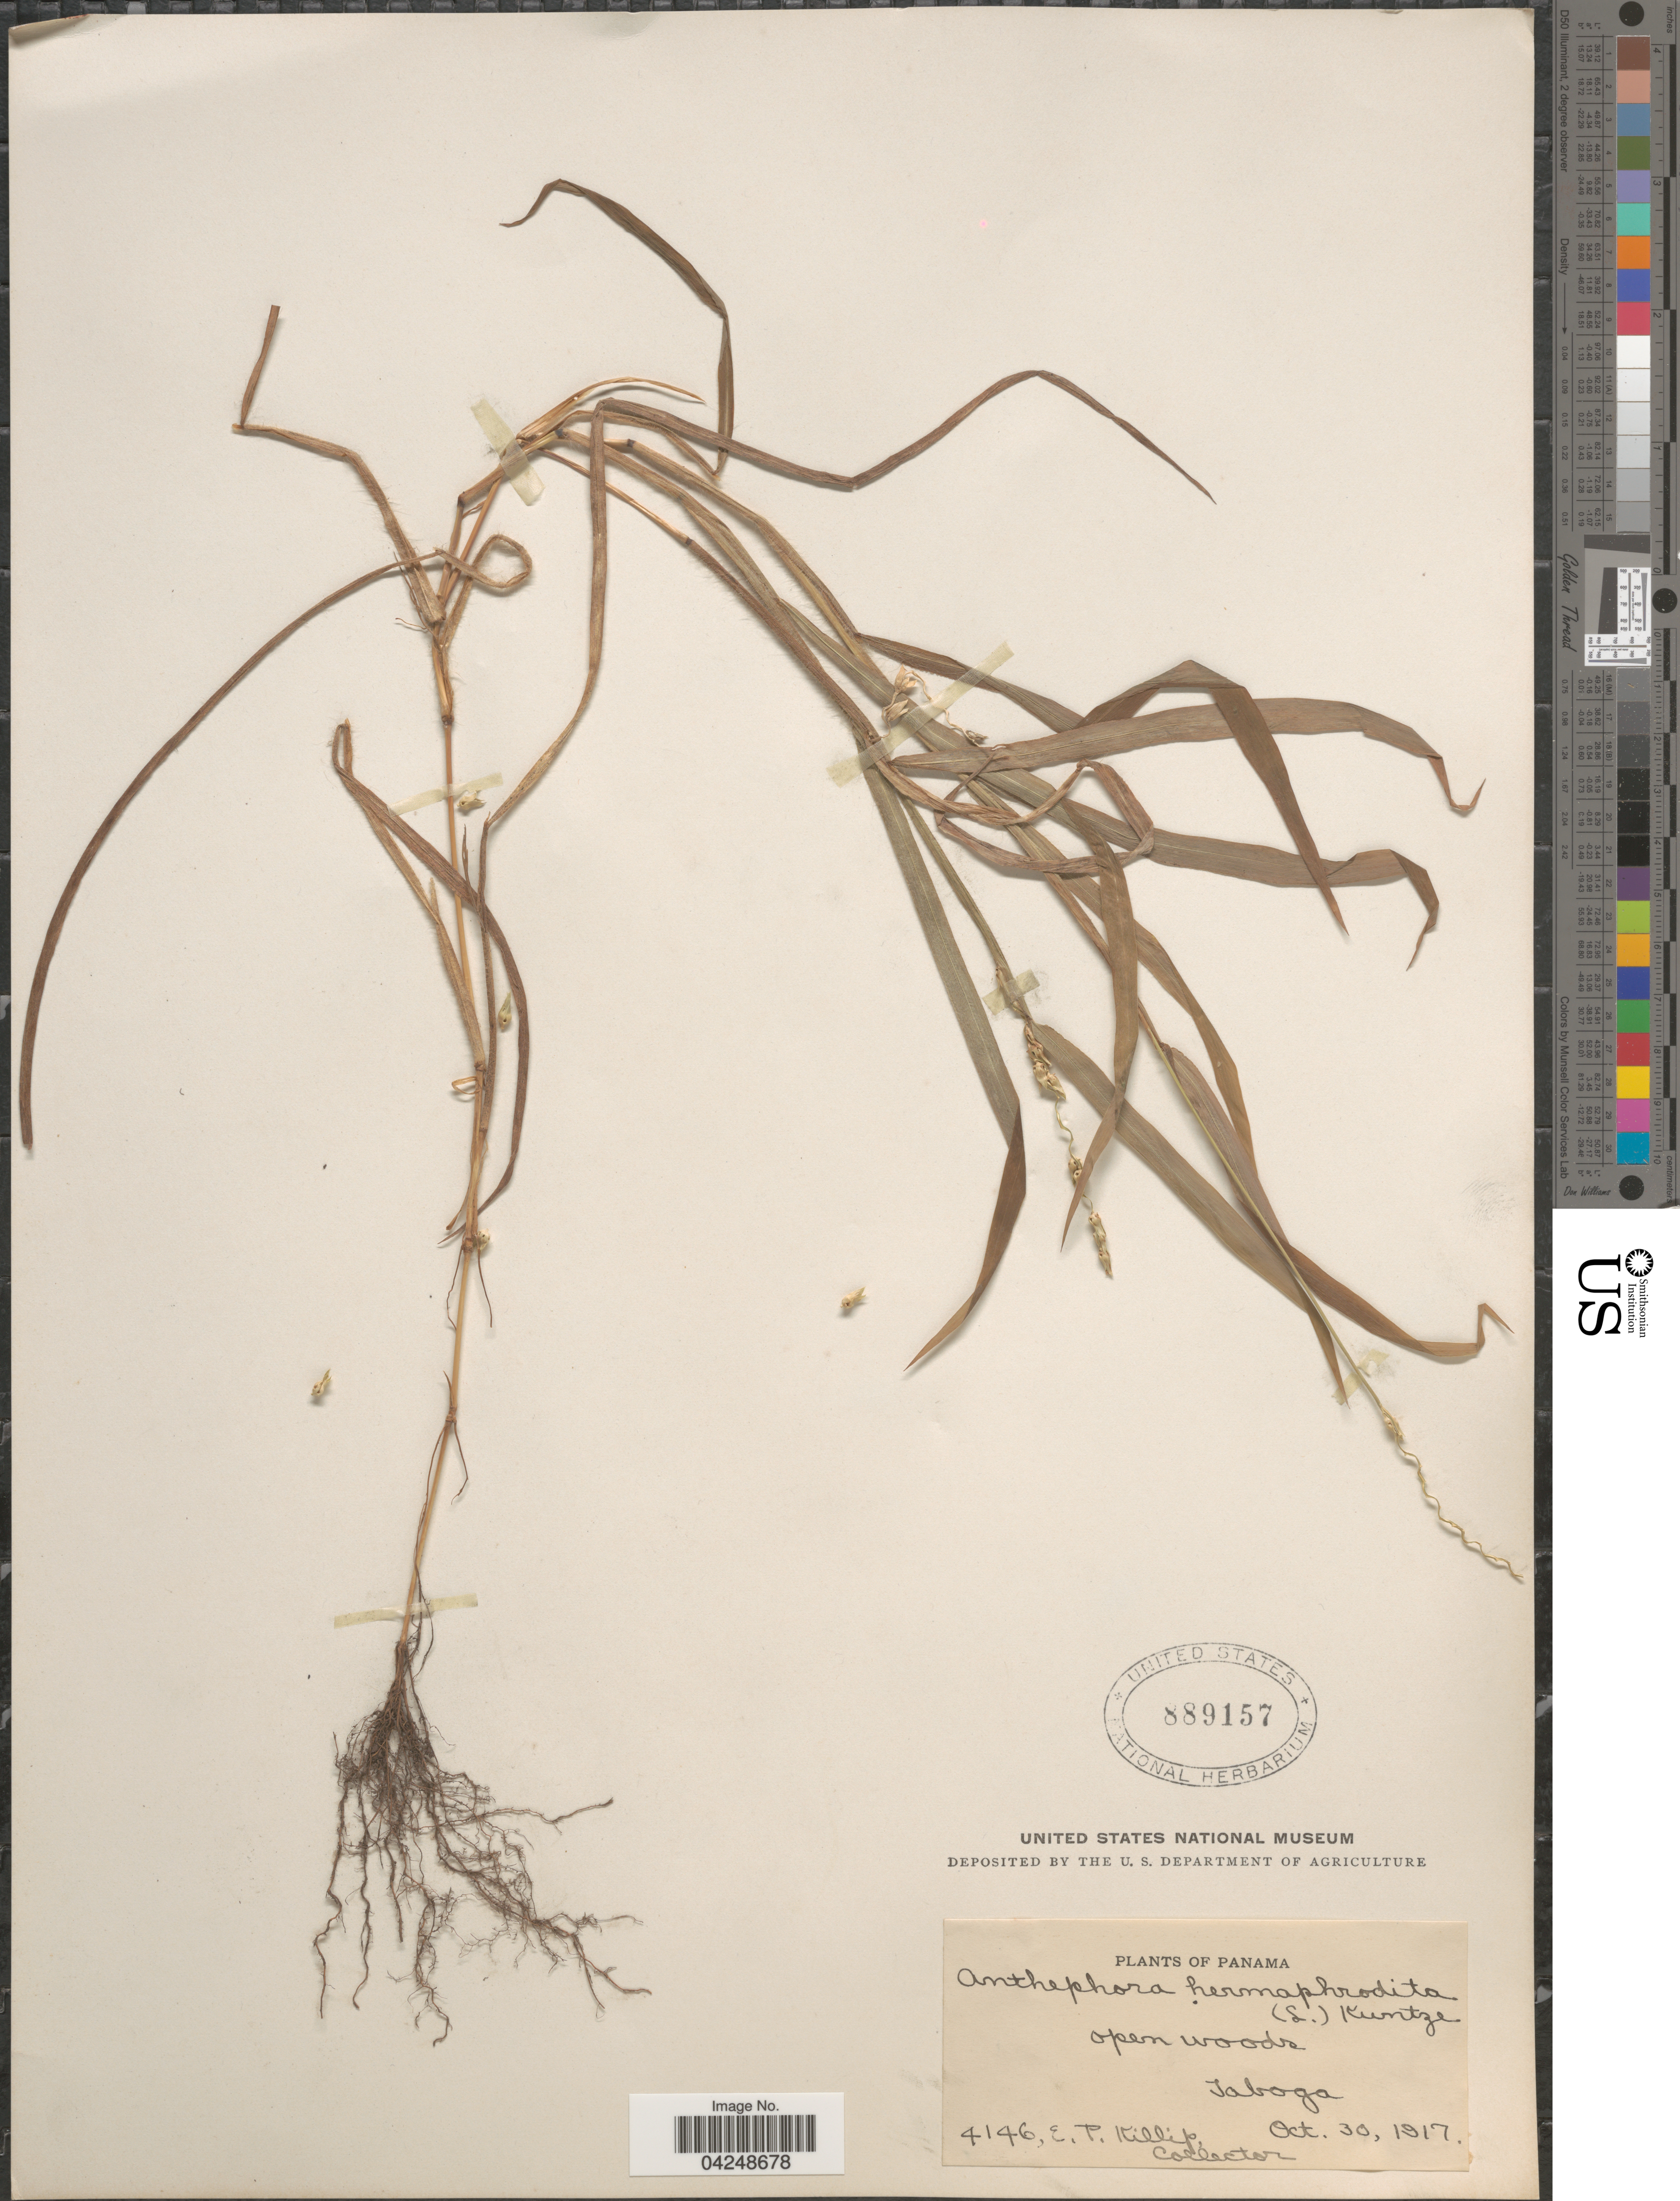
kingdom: Plantae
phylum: Tracheophyta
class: Liliopsida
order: Poales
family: Poaceae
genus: Anthephora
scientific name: Anthephora hermaphrodita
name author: (L.) Kuntze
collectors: E. P. Killip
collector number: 4146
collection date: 1917-10-30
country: Panama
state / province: Panamá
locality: Open woods Taboga.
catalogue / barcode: US 889157